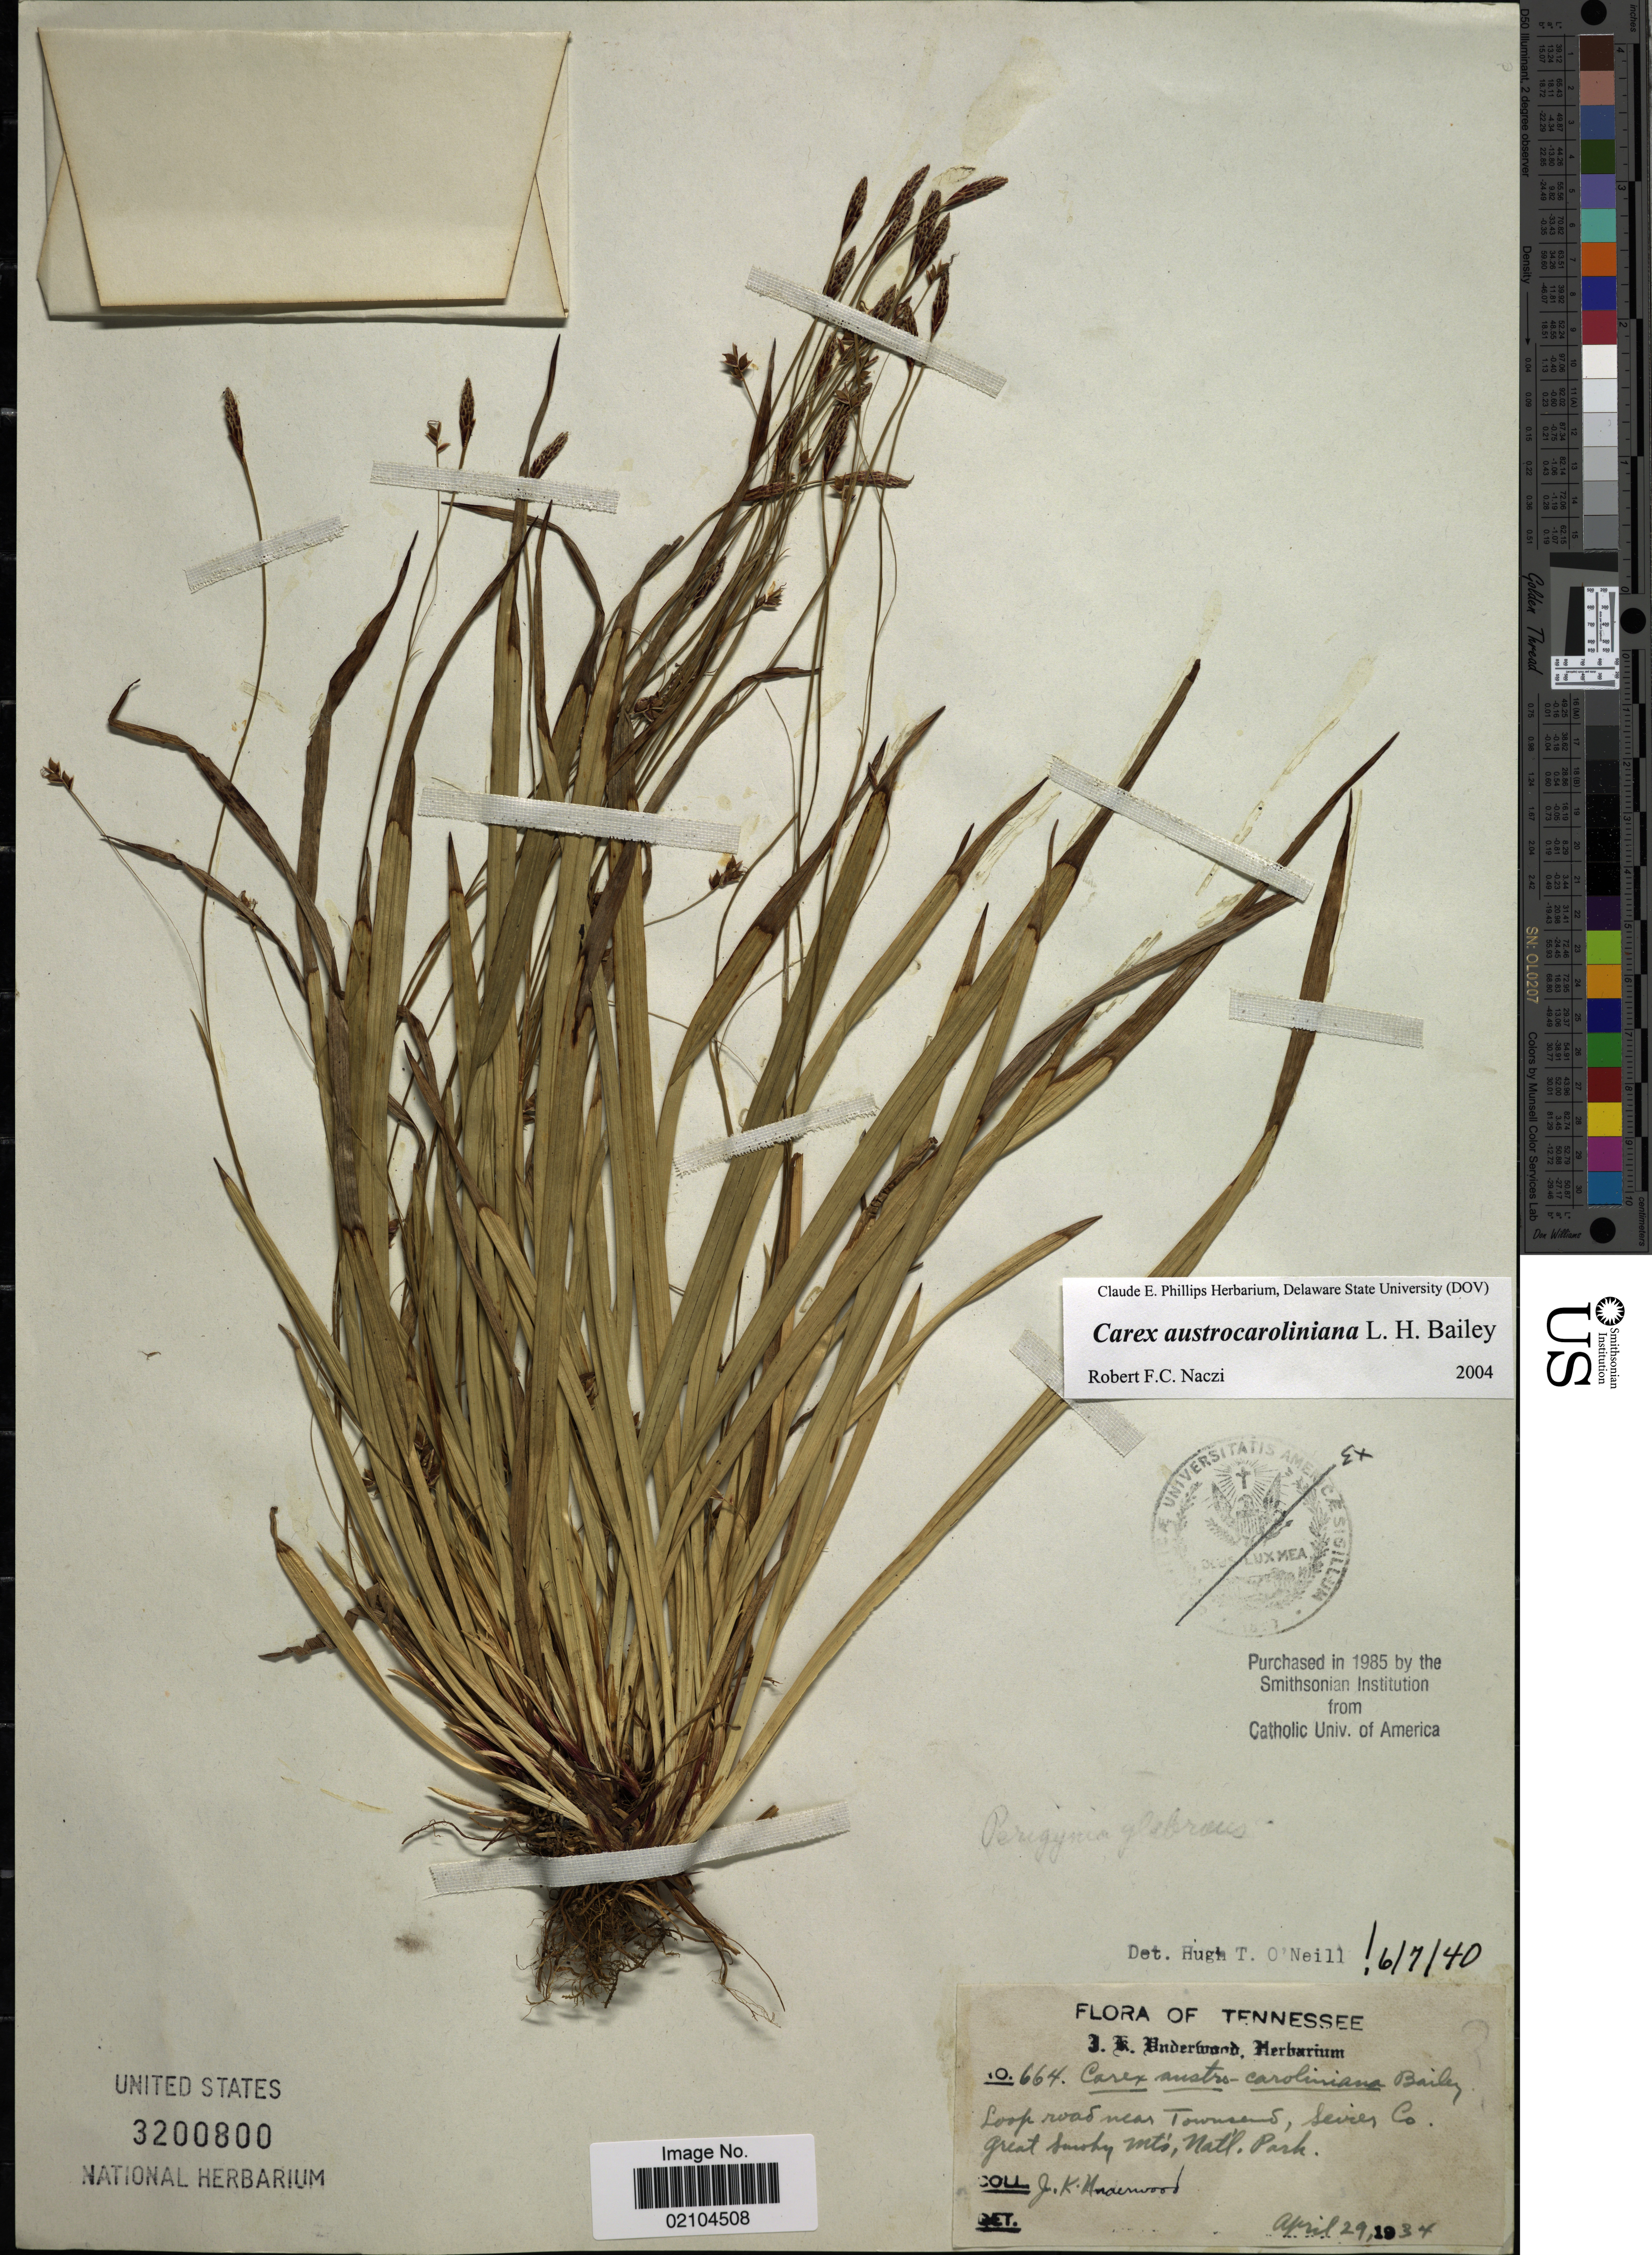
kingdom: Plantae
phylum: Tracheophyta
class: Liliopsida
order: Poales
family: Cyperaceae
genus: Carex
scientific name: Carex austrocaroliniana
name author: L.H. Bailey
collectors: J. K. Underwood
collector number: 664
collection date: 1934-04-29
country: United States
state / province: Tennessee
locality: Loop road near Townsend, Sevier Co., Great Smoky Mts. Nat'l. Park.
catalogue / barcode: US 3200800